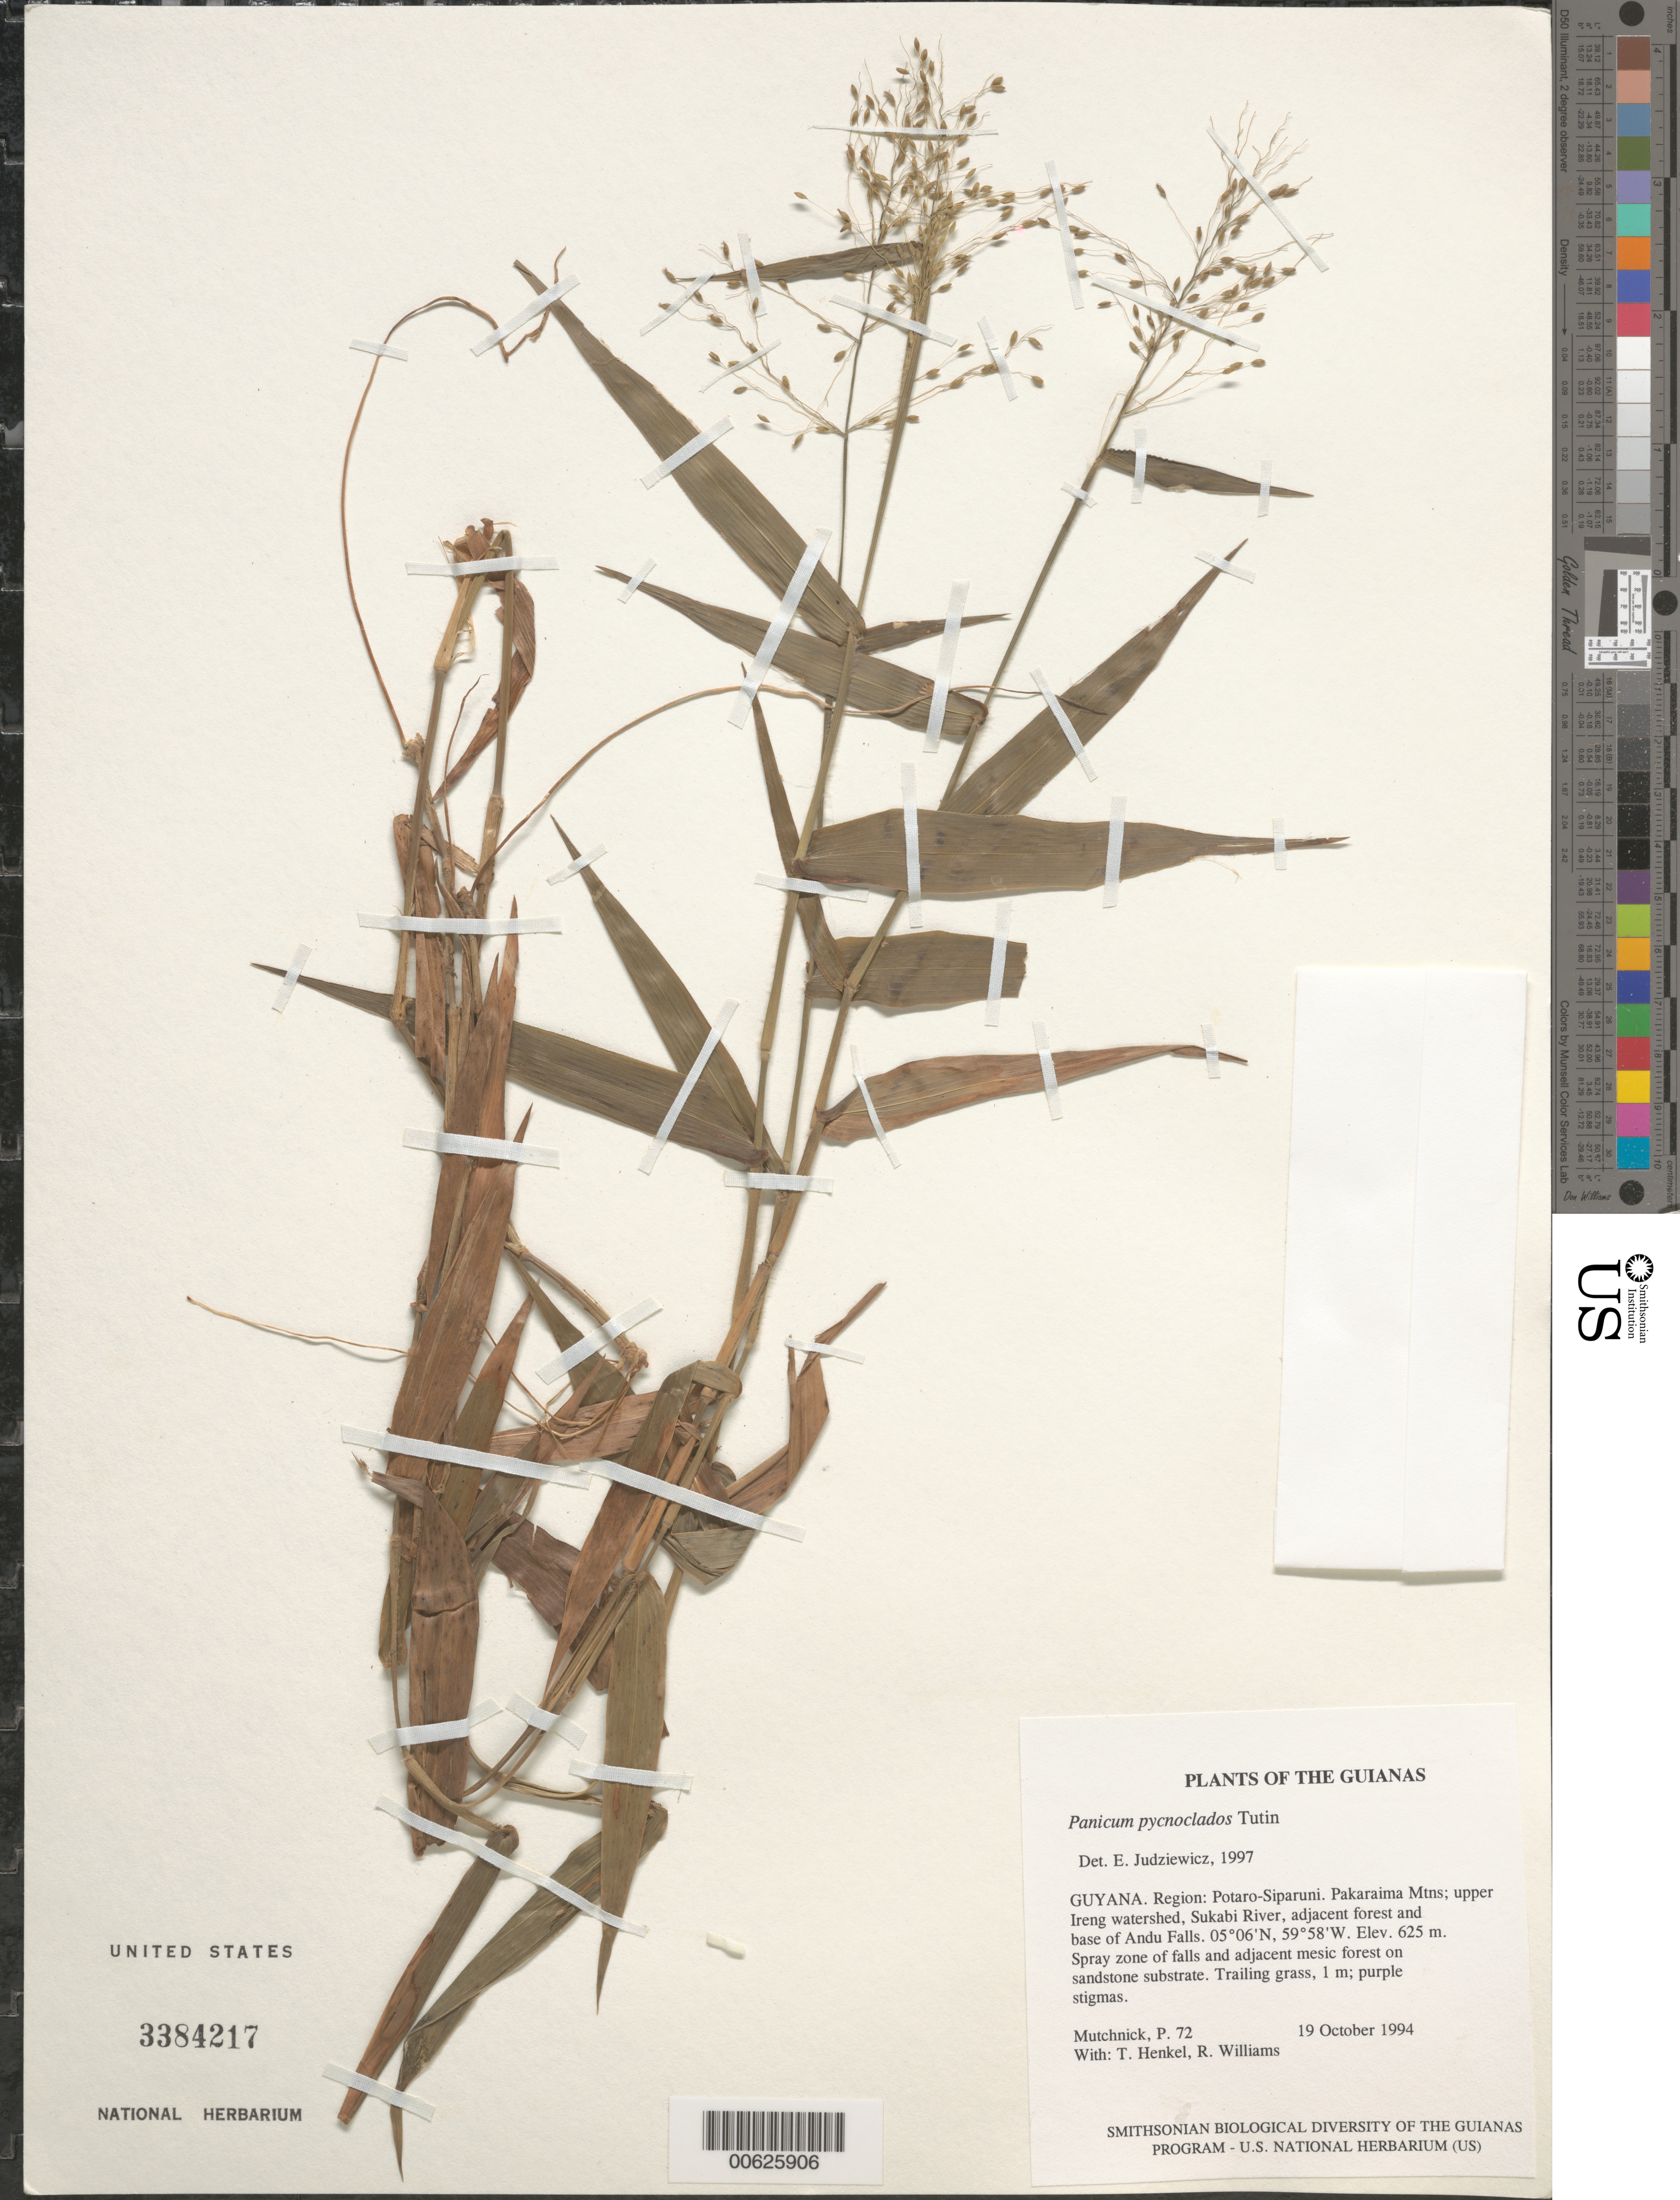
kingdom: Plantae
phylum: Tracheophyta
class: Liliopsida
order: Poales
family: Poaceae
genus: Panicum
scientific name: Panicum pycnoclados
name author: Tutin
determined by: Judziewicz, E. J.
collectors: P. Mutchnick, T. Henkel & R. Williams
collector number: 72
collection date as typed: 19 October 1994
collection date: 1994-10-19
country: Guyana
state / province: Potaro-Siparuni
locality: Pakaraima Mtns; upper Ireng watershed, Sukabi River, adjacent forest and base of Andu Falls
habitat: Spray zone of falls and adjacent mesic forest on sandstone substrate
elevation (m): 625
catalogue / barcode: US 3384217